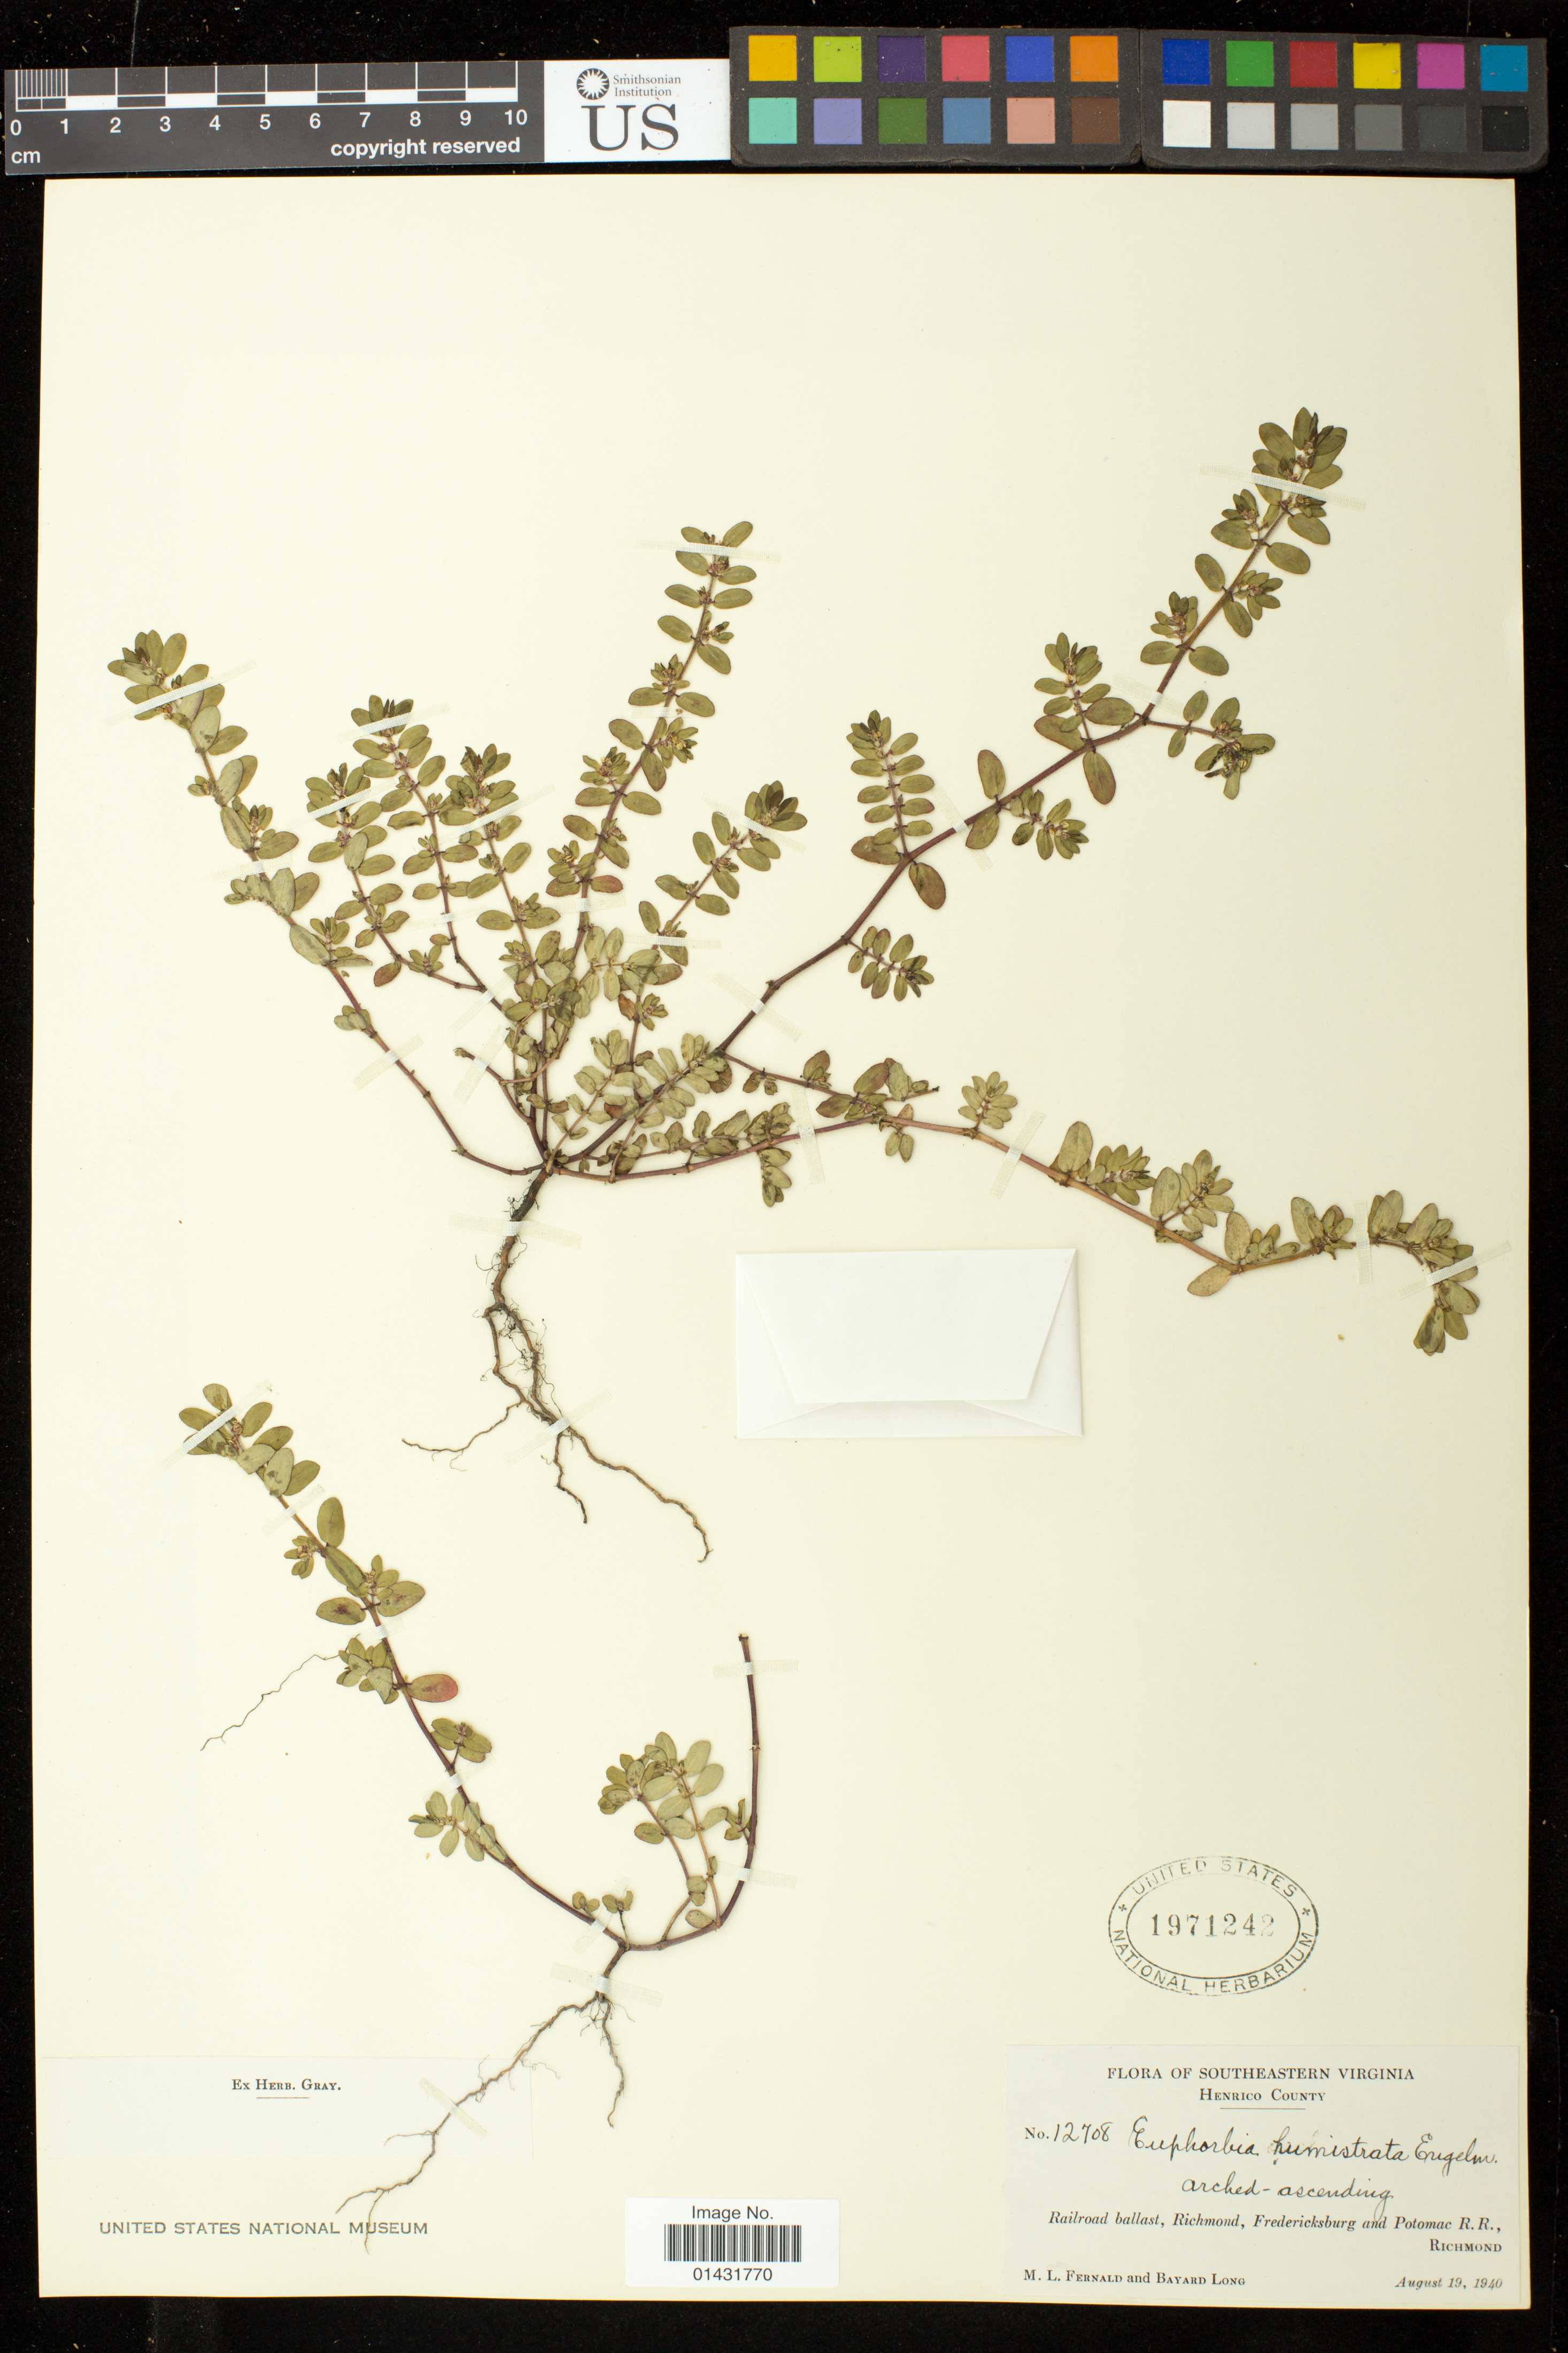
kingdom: Plantae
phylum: Tracheophyta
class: Magnoliopsida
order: Malpighiales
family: Euphorbiaceae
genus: Euphorbia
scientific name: Euphorbia humistrata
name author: Engelm. ex A. Gray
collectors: M. L. Fernald & B. Long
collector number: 12708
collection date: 1940-08-19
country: United States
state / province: Virginia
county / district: Henrico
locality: Richmond, Fredericksburg and Potomac R.R., Richmond.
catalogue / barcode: US 1971242